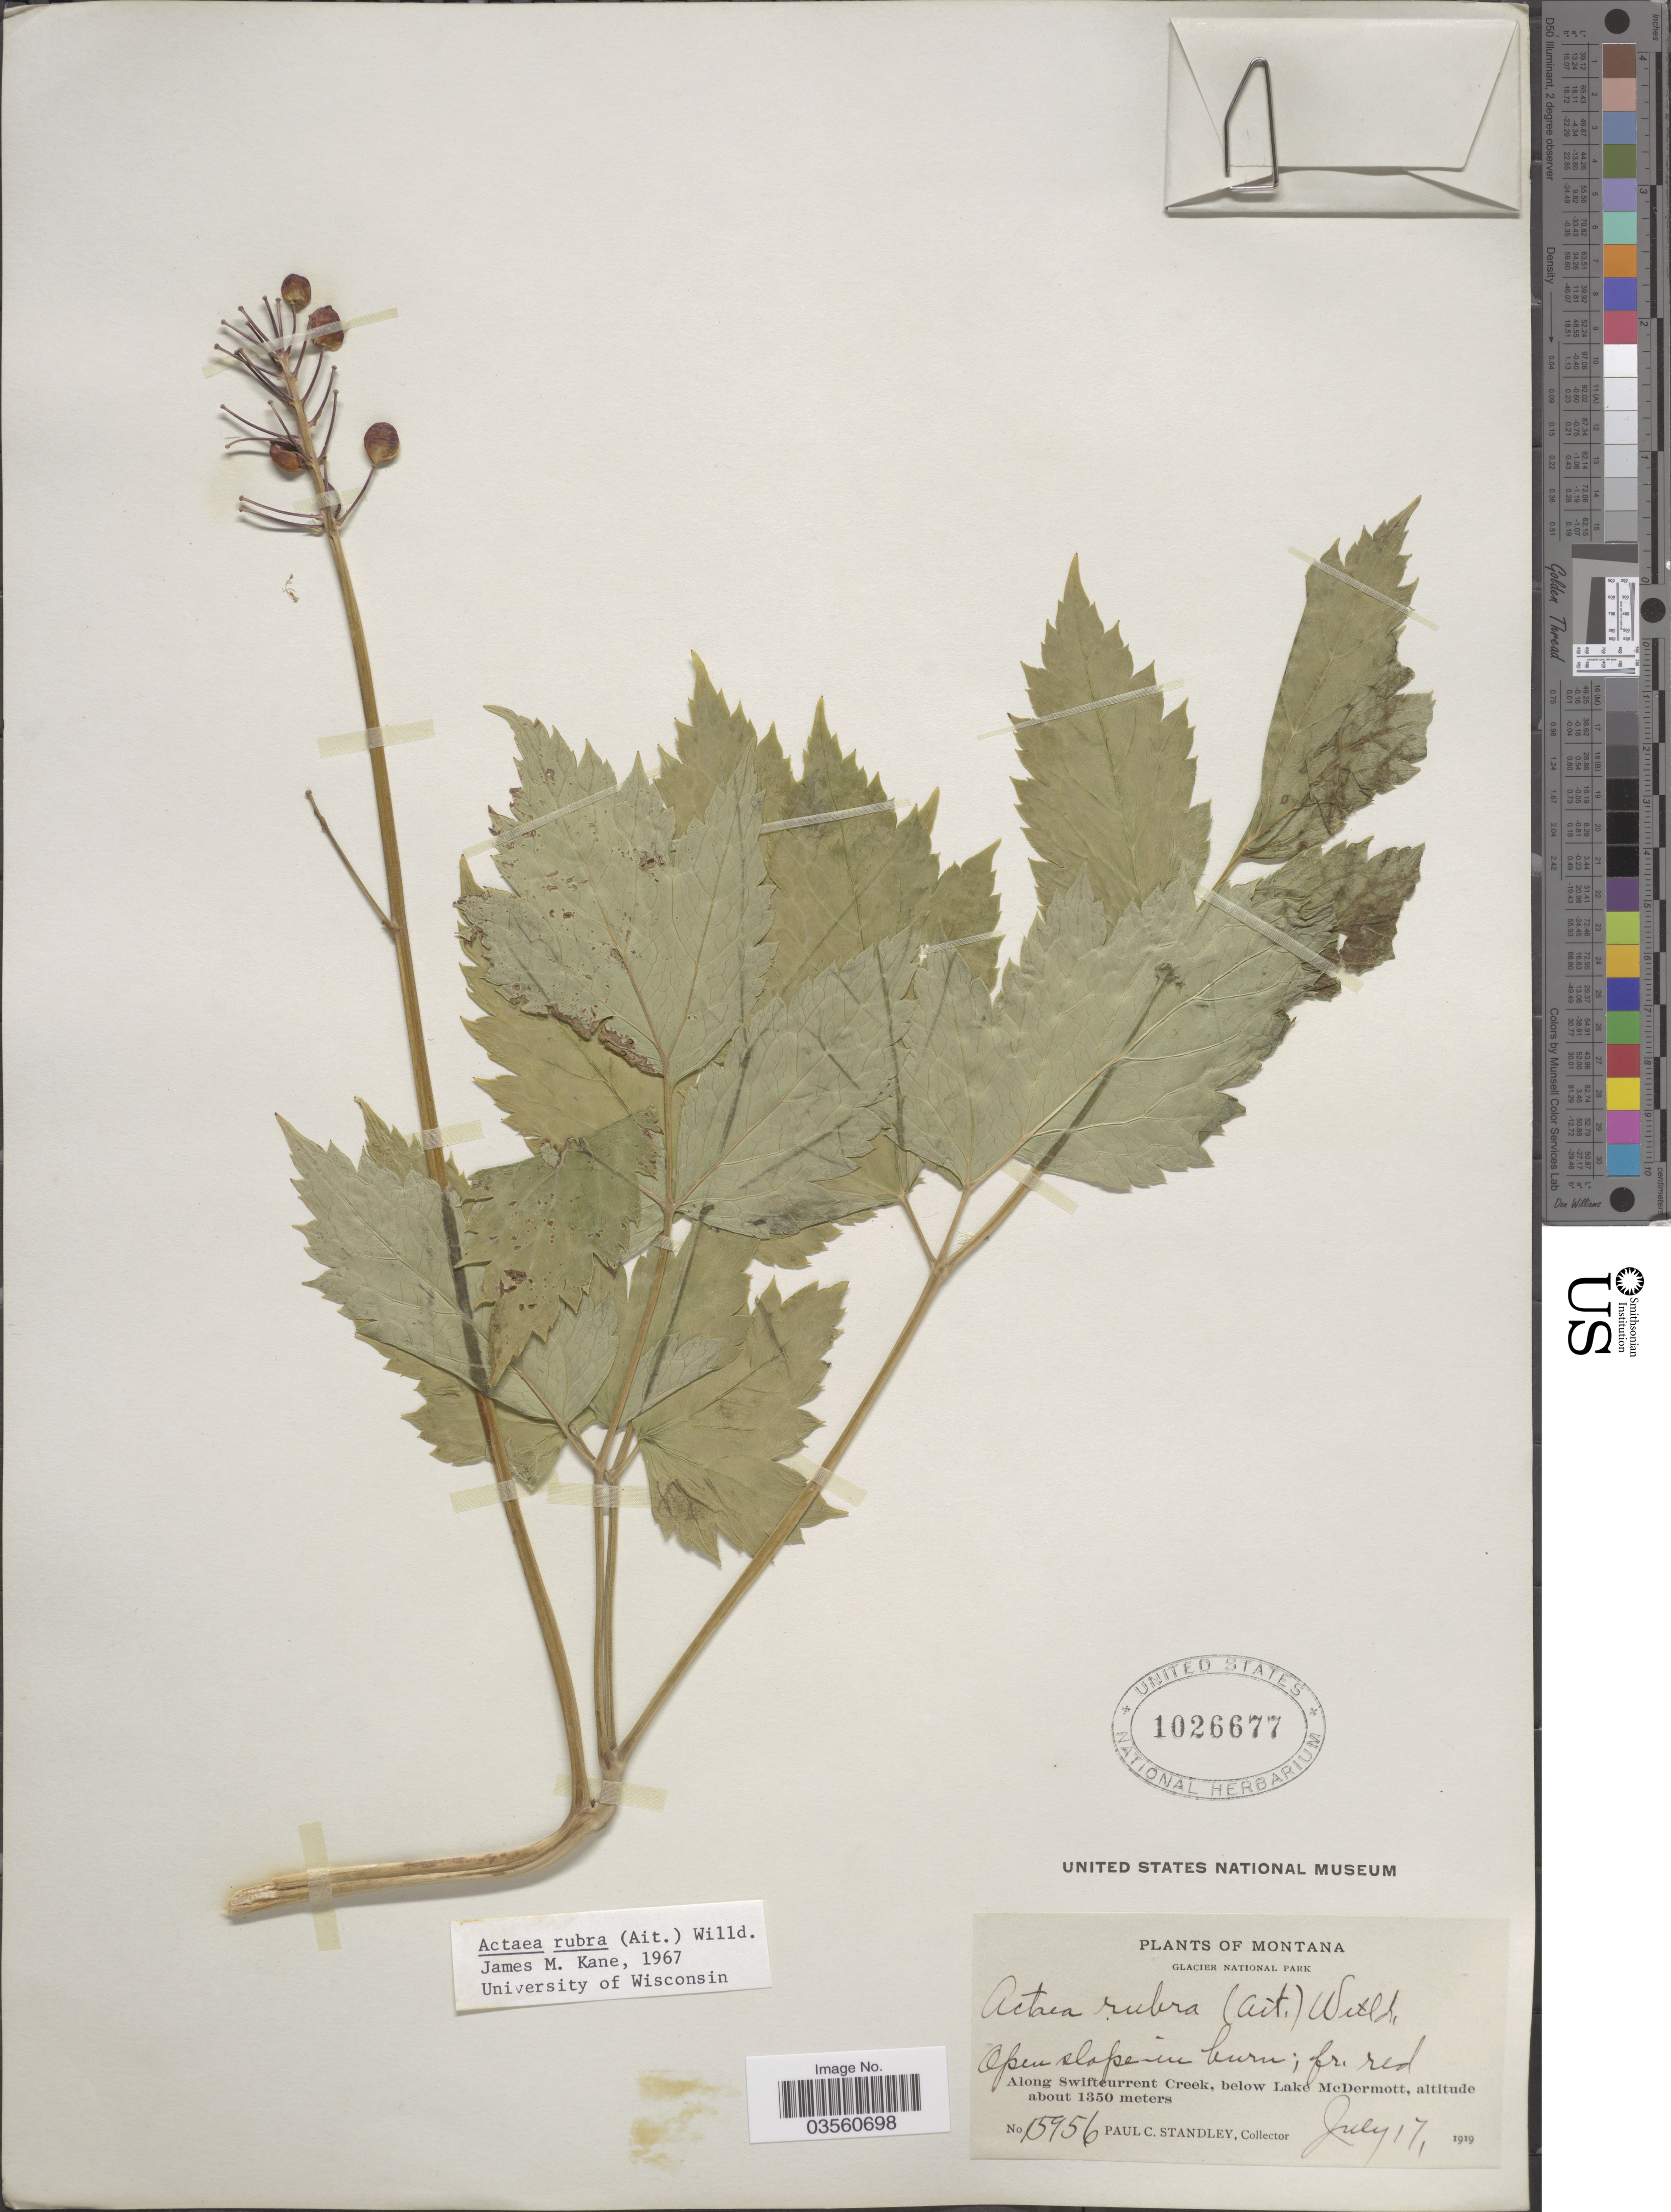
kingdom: Plantae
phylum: Tracheophyta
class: Magnoliopsida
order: Ranunculales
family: Ranunculaceae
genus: Actaea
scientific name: Actaea rubra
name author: (Aiton) Willd.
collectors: P. C. Standley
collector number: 15956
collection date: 1919-07-17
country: United States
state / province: Montana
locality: Glacier National Park. Along Swiftcurrent Creek, below Lake McDermott.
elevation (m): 1350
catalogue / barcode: US 1026677